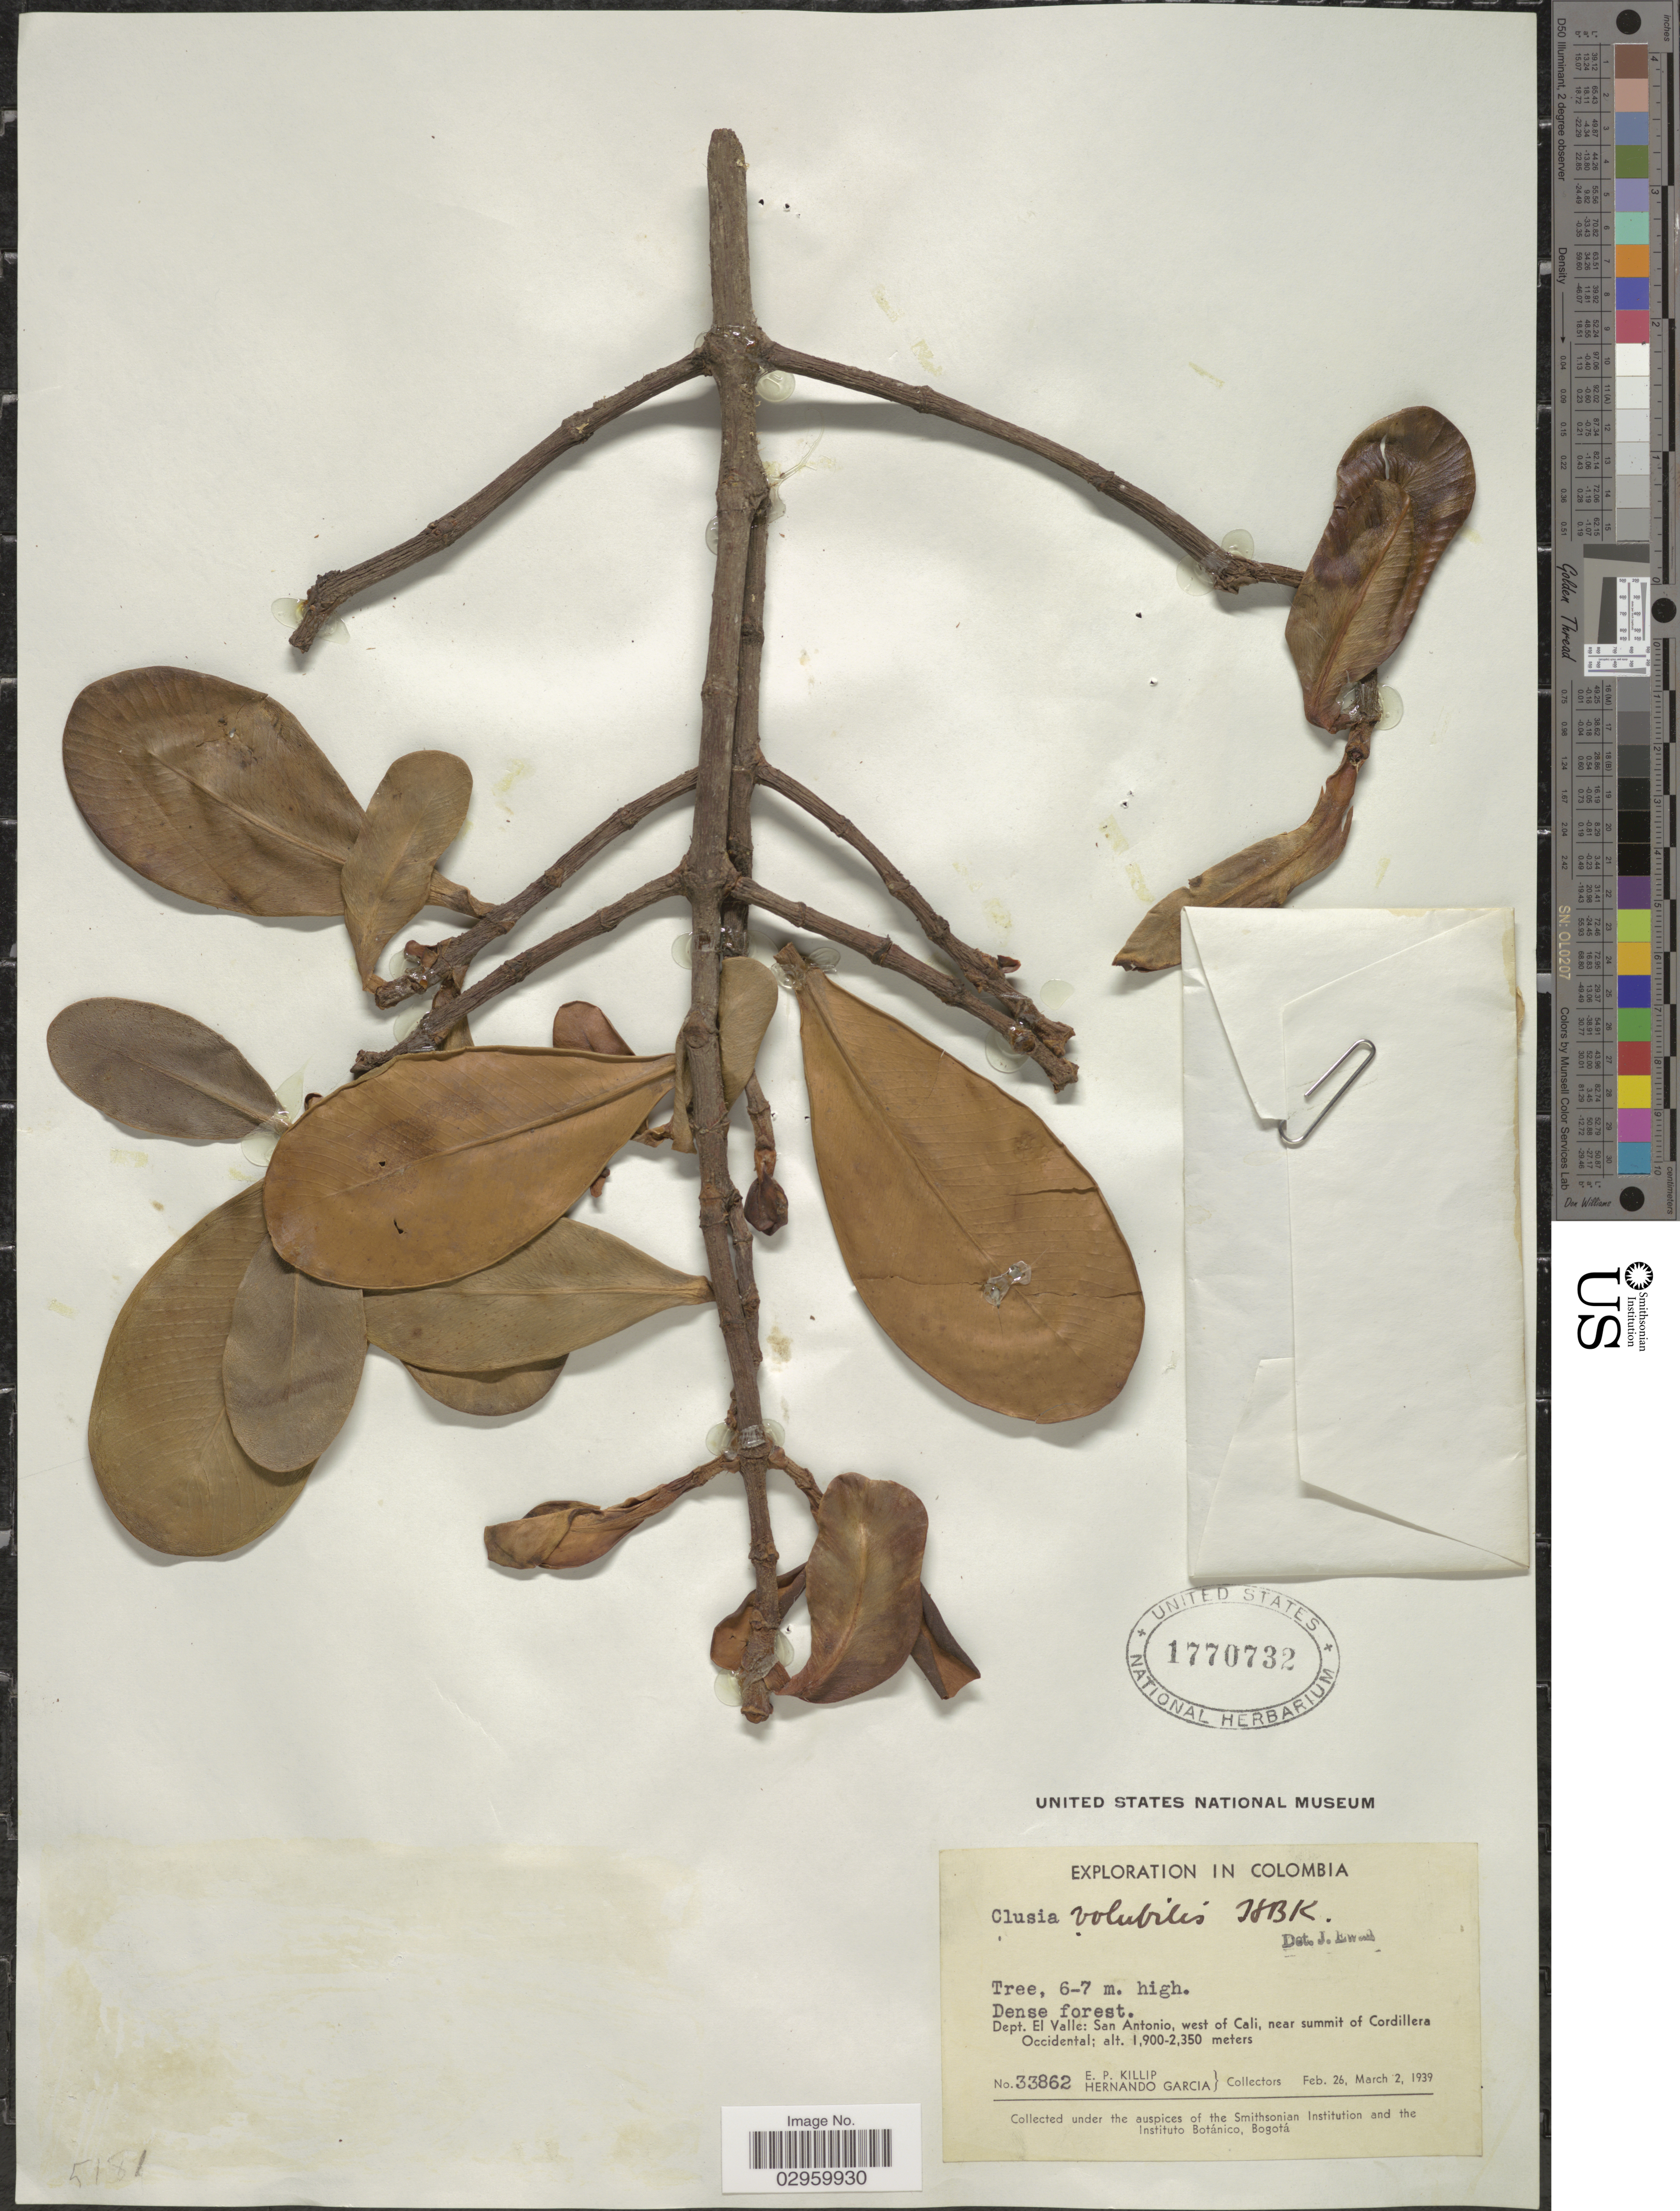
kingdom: Plantae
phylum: Tracheophyta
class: Magnoliopsida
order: Malpighiales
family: Clusiaceae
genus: Clusia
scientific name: Clusia volubilis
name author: Kunth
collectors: E. P. Killip & H. Garcia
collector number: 33862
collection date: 1939-02-26/1939-03-02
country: Colombia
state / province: Valle del Cauca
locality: Dept. El Valle: San Antonio, west of Cali, near summit of Cordillera Occidental.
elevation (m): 1900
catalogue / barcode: US 1770732